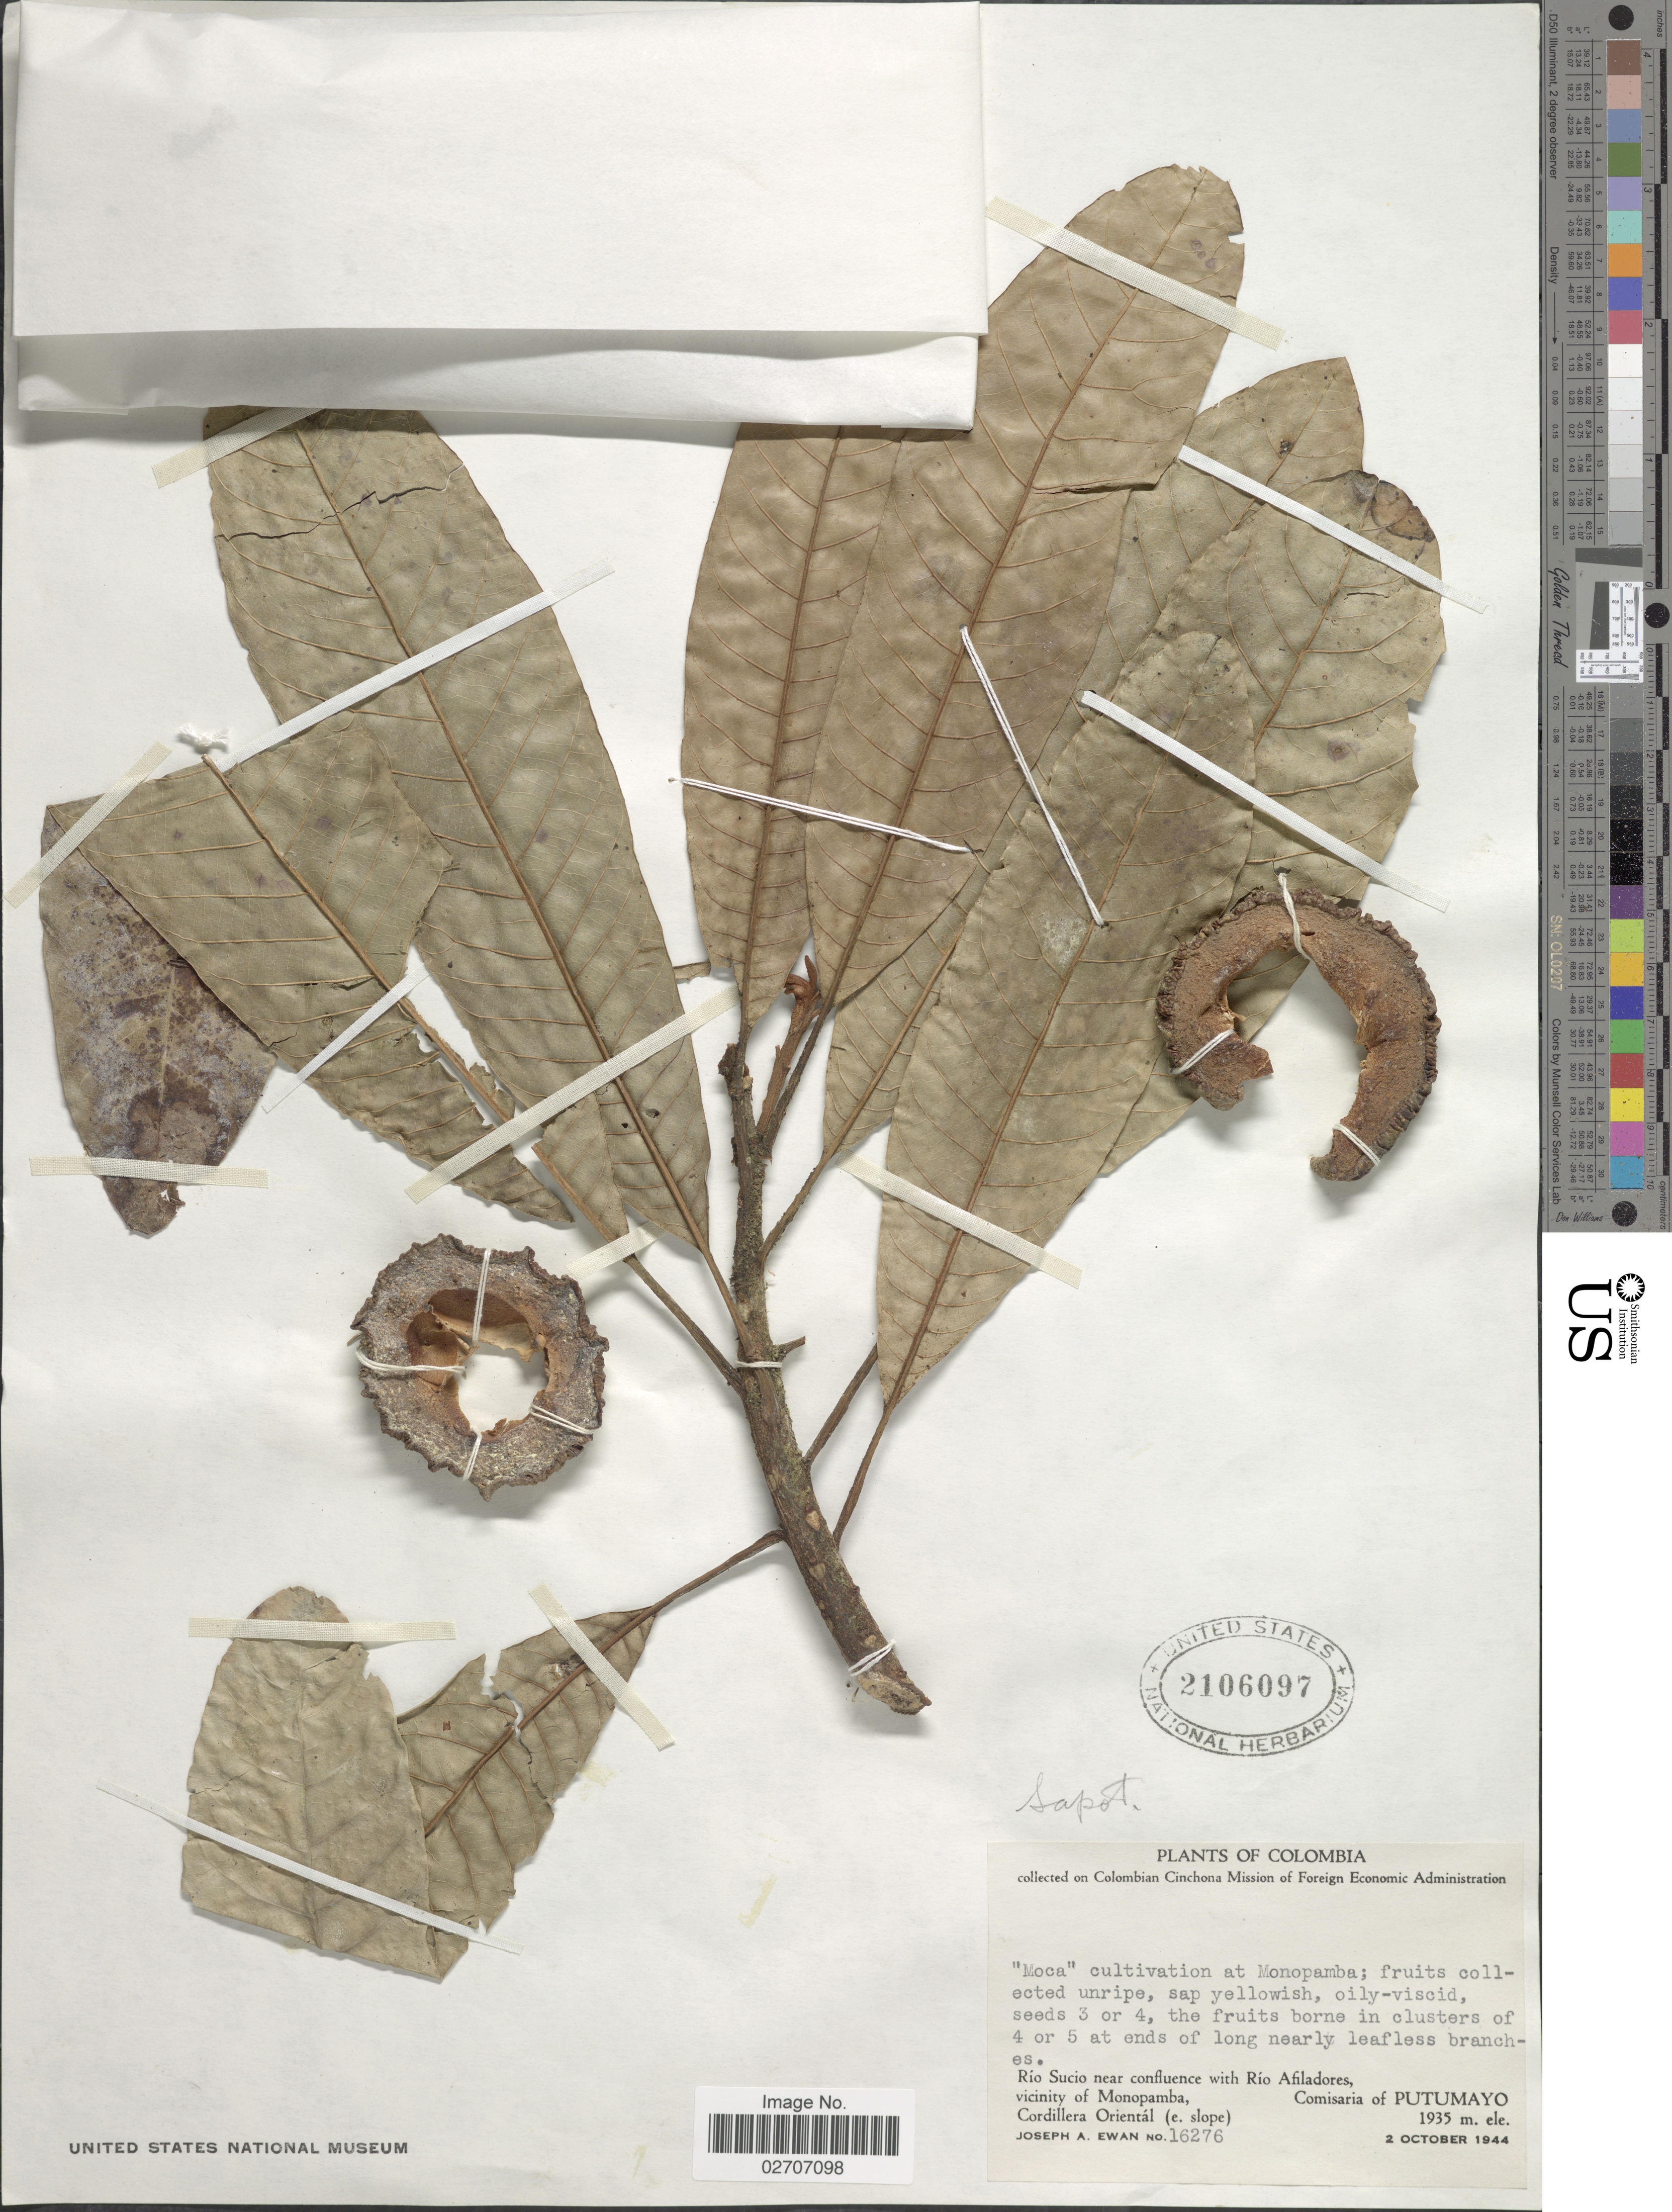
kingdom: Plantae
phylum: Tracheophyta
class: Magnoliopsida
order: Ericales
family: Sapotaceae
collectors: J. A. Ewan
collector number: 16276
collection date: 1944-10-02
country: Colombia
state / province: Putumayo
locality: Cultivation at Monopamba; Río Sucio near confluence with Río Afiladores, vicinity of Monopamba, Cordillera Orientál (e.slope), Comisaria of Putumayo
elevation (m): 1935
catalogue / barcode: US 2106097